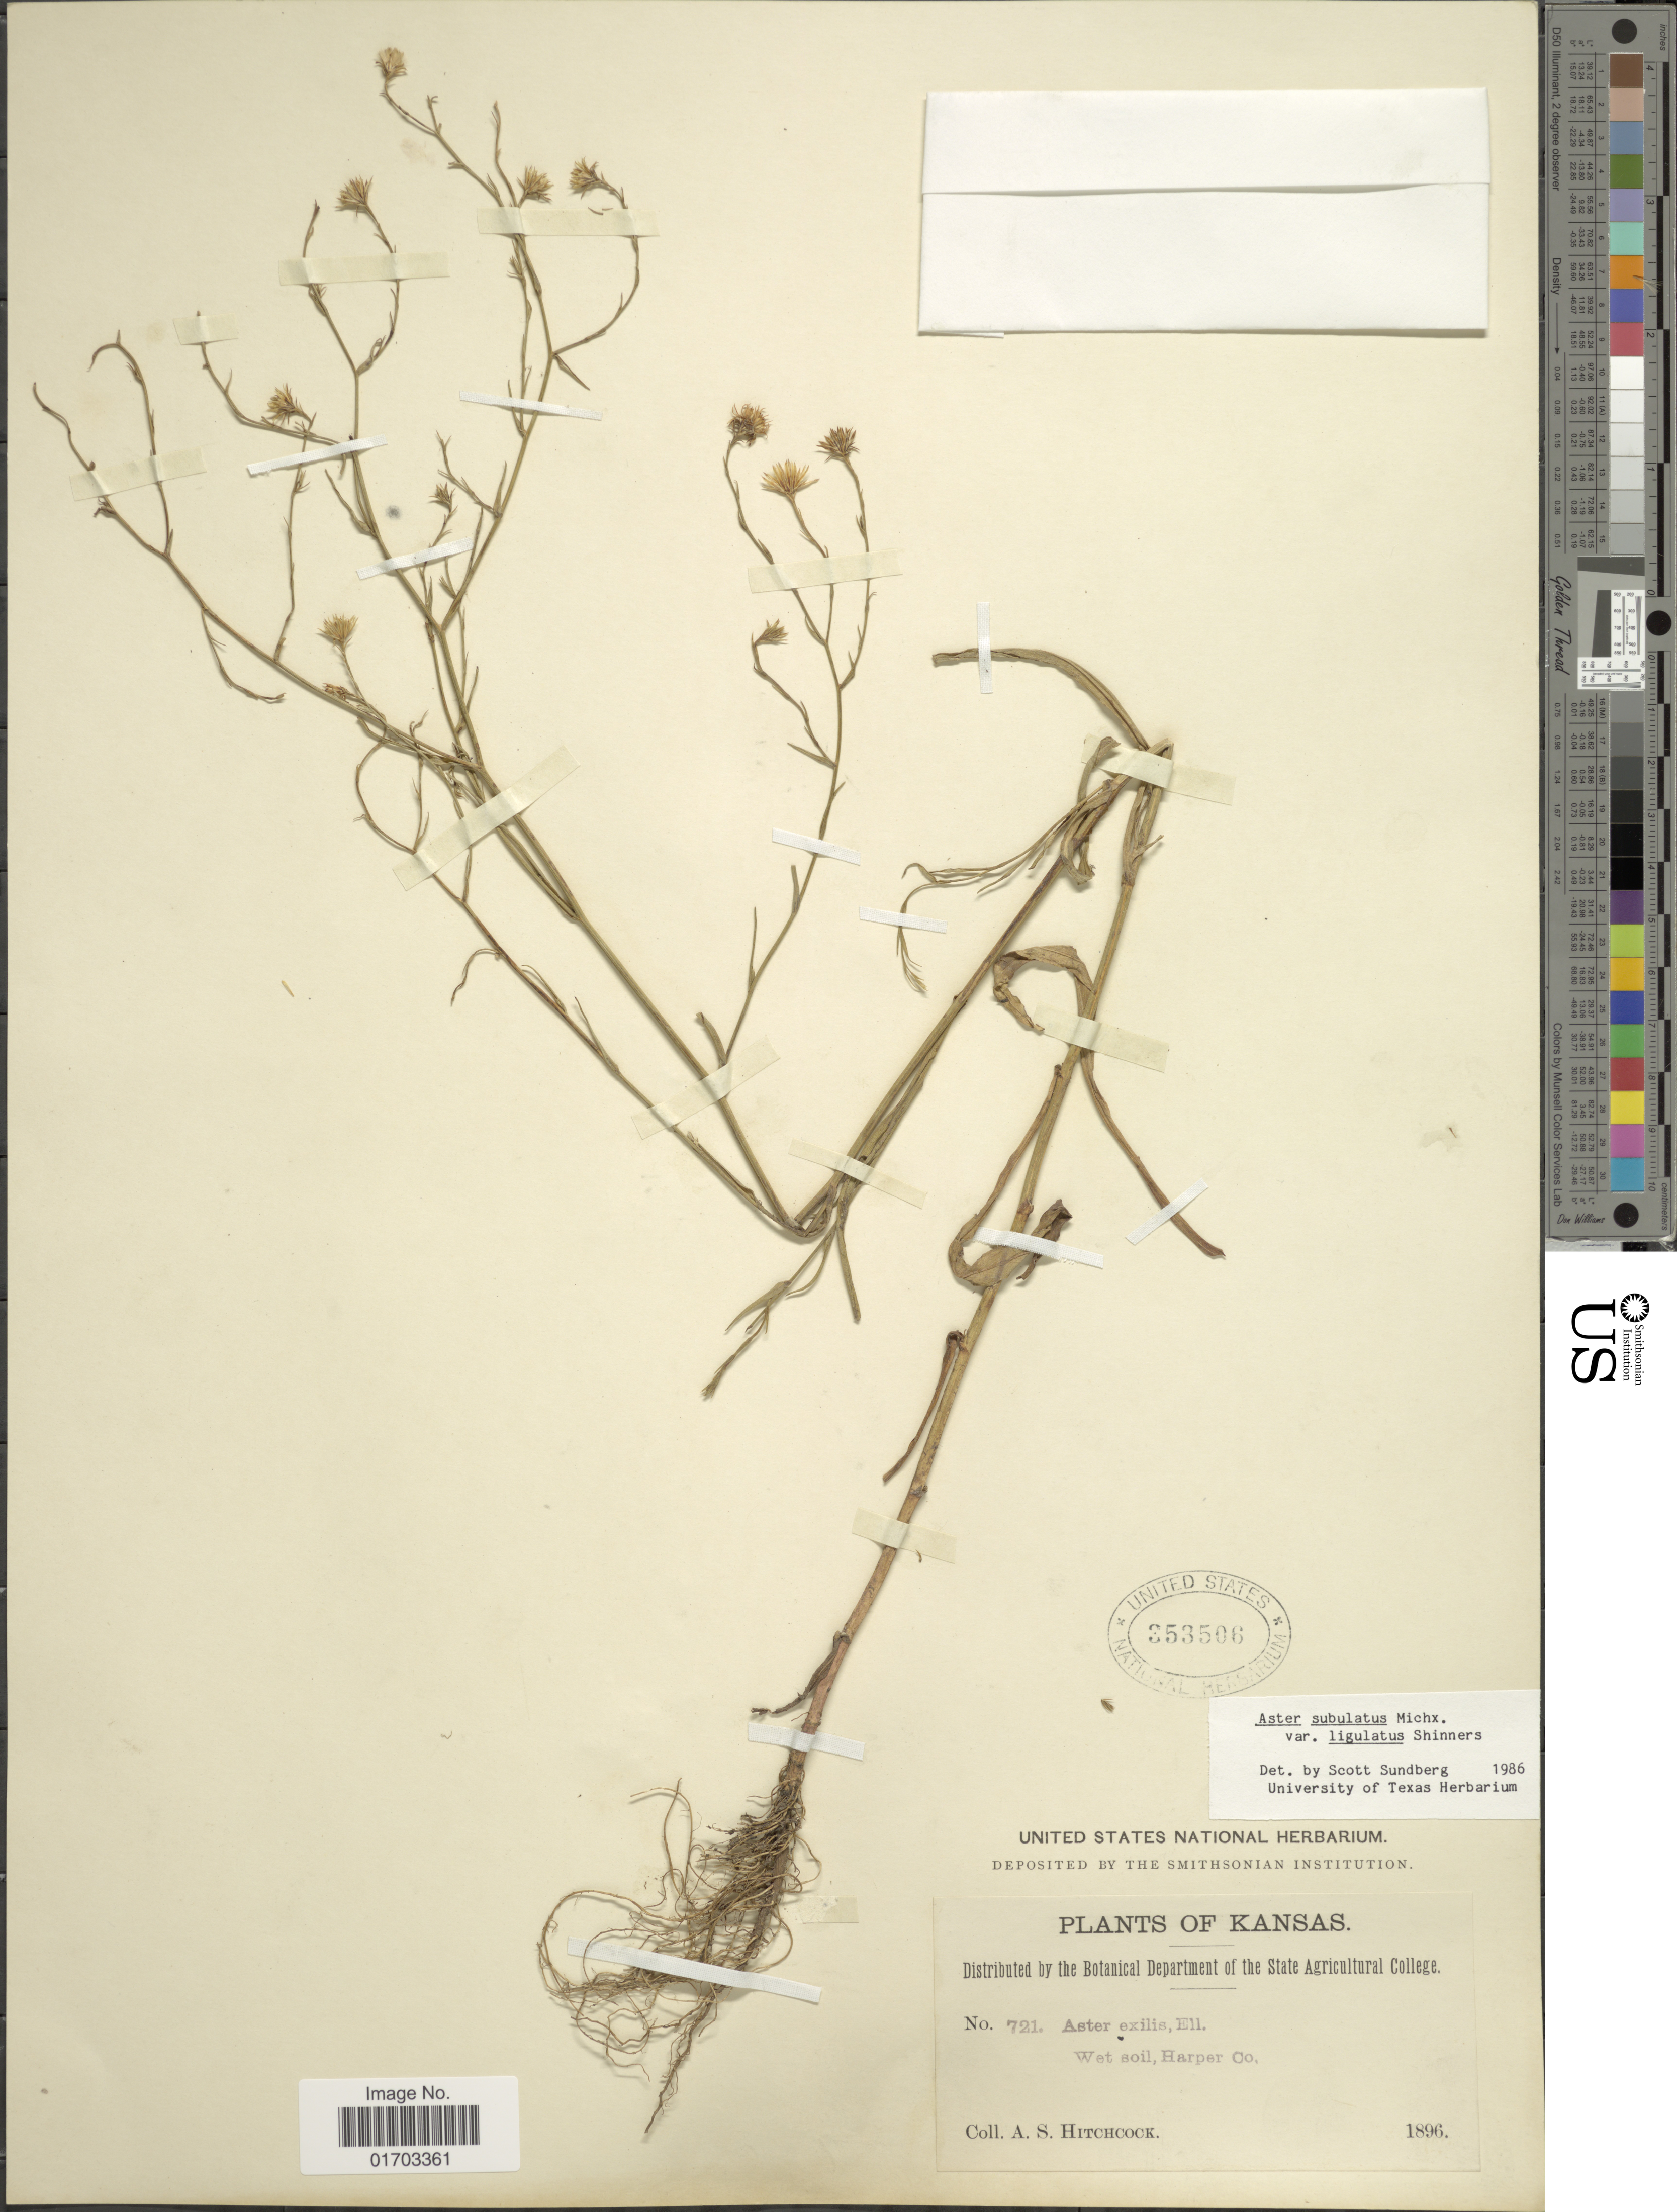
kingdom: Plantae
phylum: Tracheophyta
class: Magnoliopsida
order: Asterales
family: Asteraceae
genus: Symphyotrichum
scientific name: Symphyotrichum subulatum var. ligulatum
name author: (Shinners) S.D. Sundb.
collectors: A. S. Hitchcock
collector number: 721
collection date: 1896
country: United States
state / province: Kansas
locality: Wet soil, Harper Co.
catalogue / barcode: US 353506